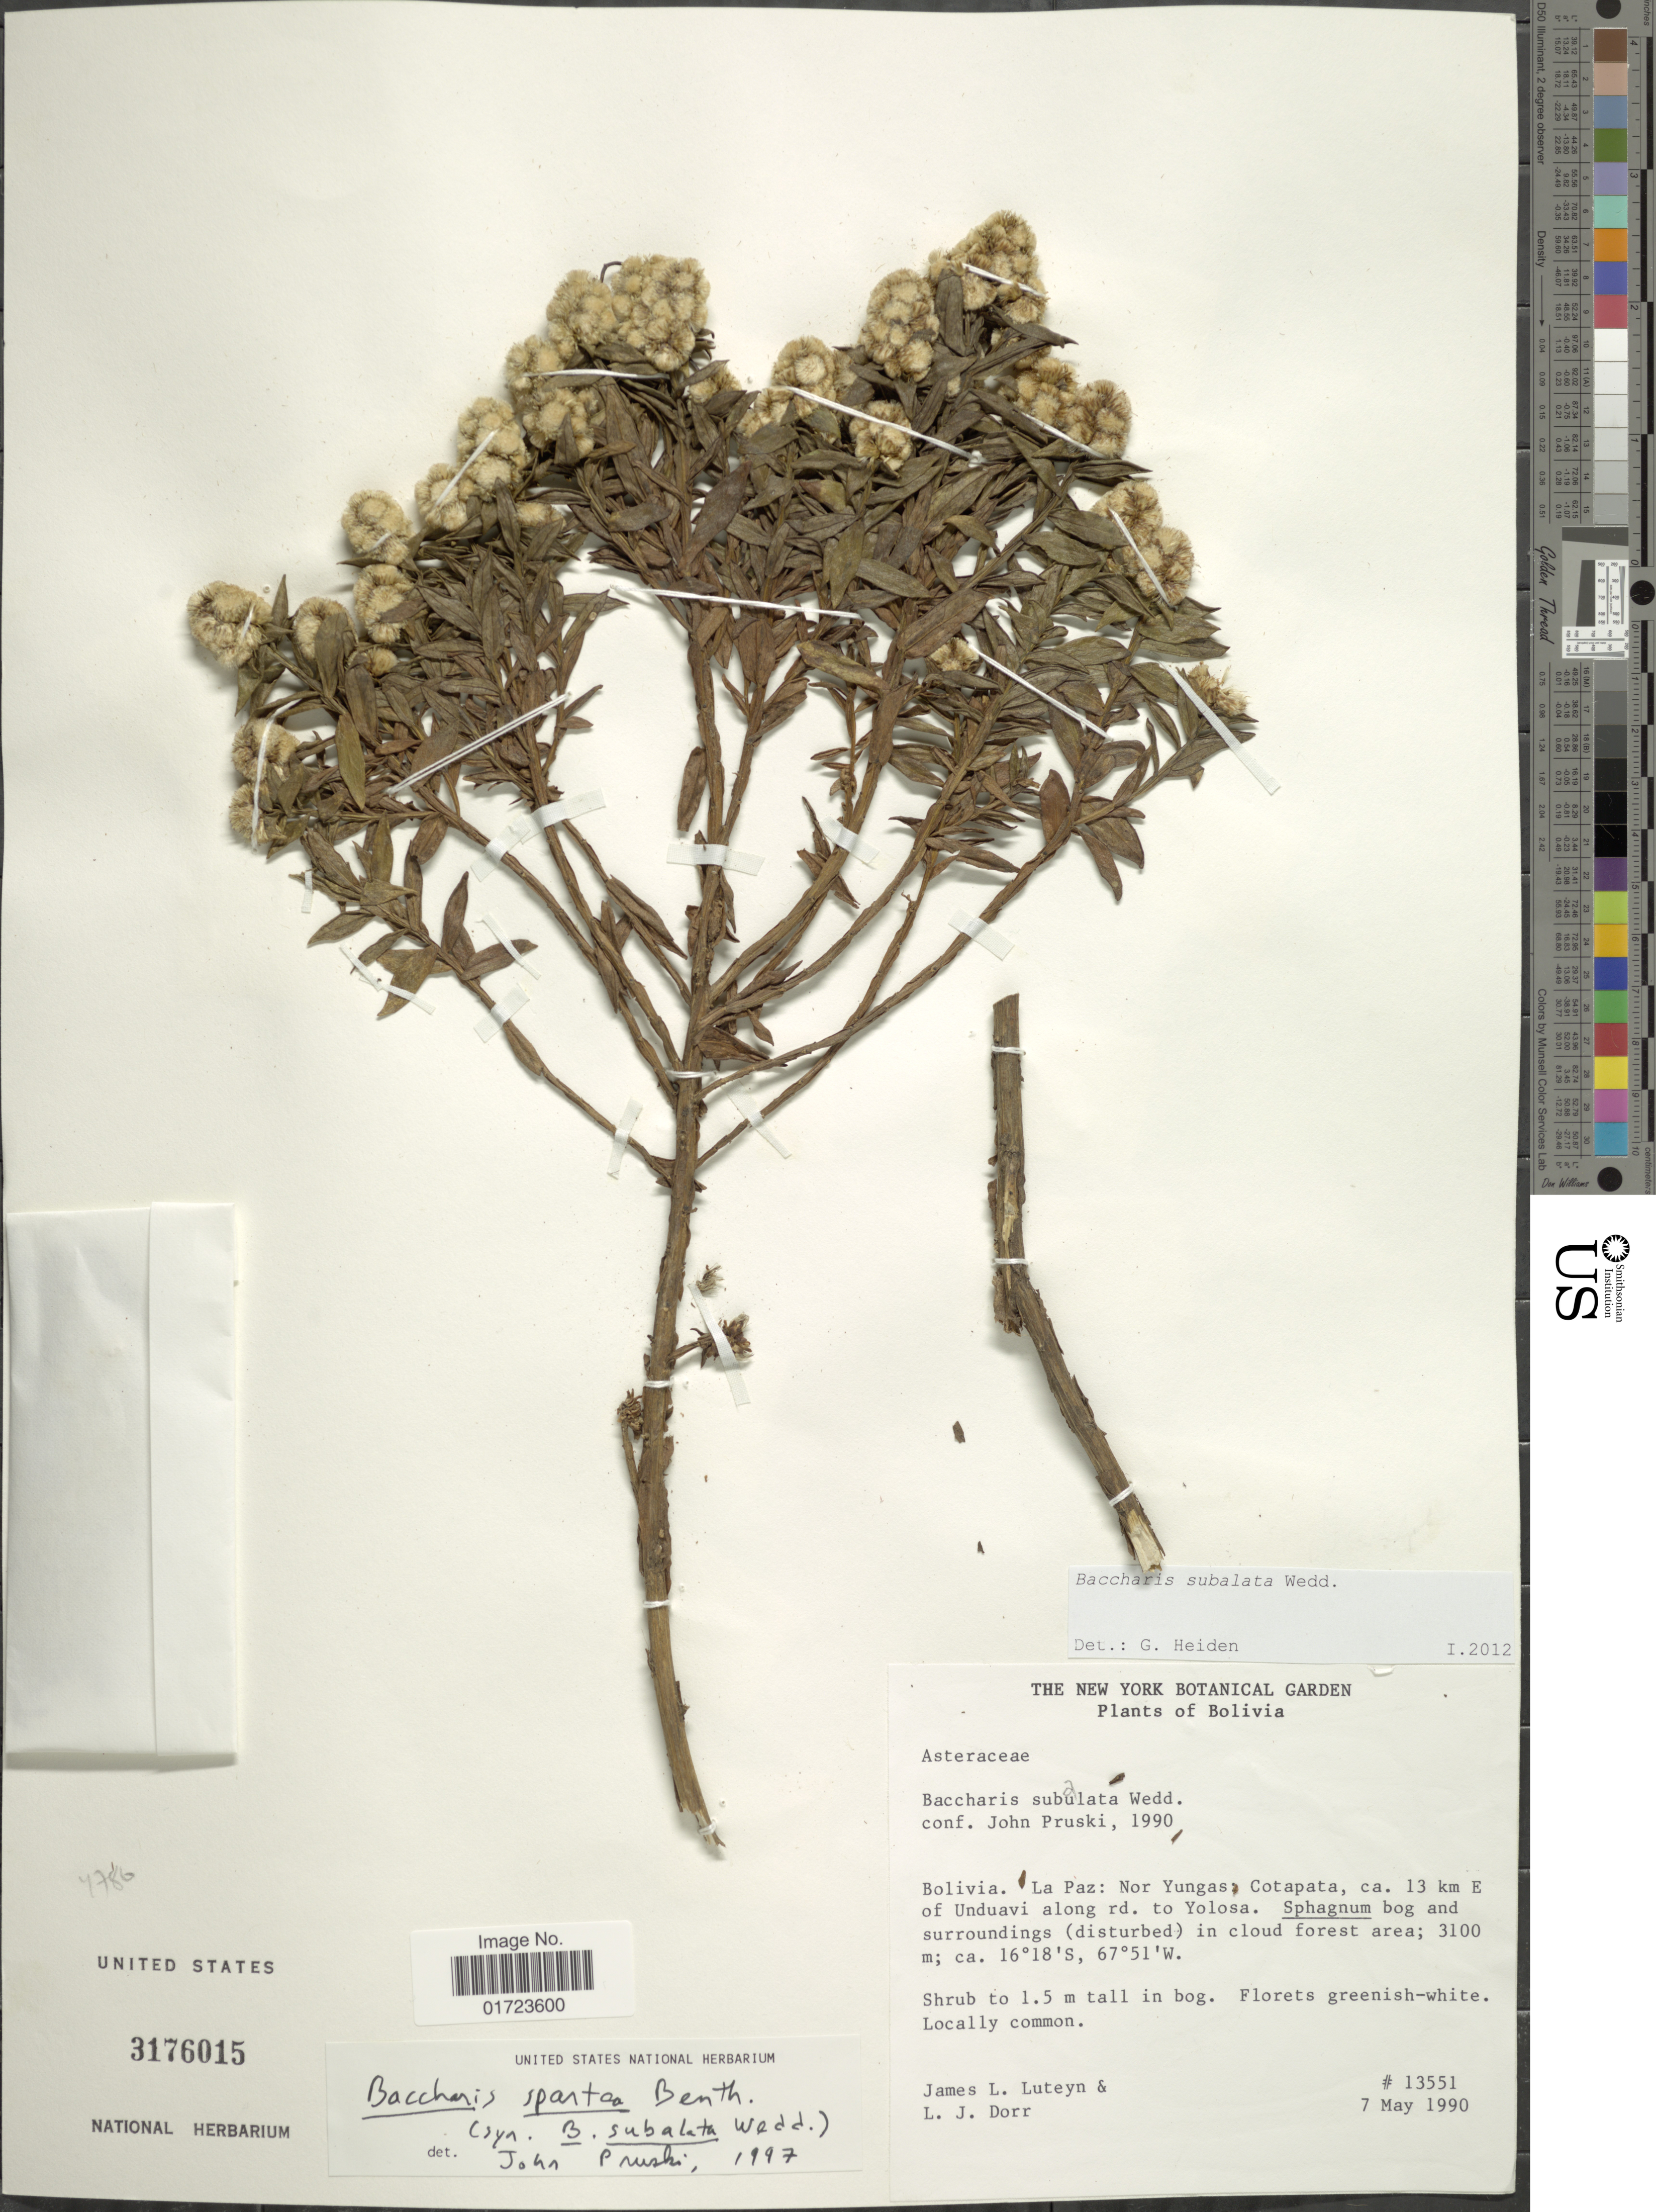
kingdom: Plantae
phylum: Tracheophyta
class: Magnoliopsida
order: Asterales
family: Asteraceae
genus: Baccharis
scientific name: Baccharis subalata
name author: Wedd.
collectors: J. L. Luteyn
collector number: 13551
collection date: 1990-05-07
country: Bolivia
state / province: La Paz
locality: Bolivia, La Paz.: Nor Yungas, Cotapata, ca. 13 km E of Unduavi along rd. to Yolosa.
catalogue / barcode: US 3176015